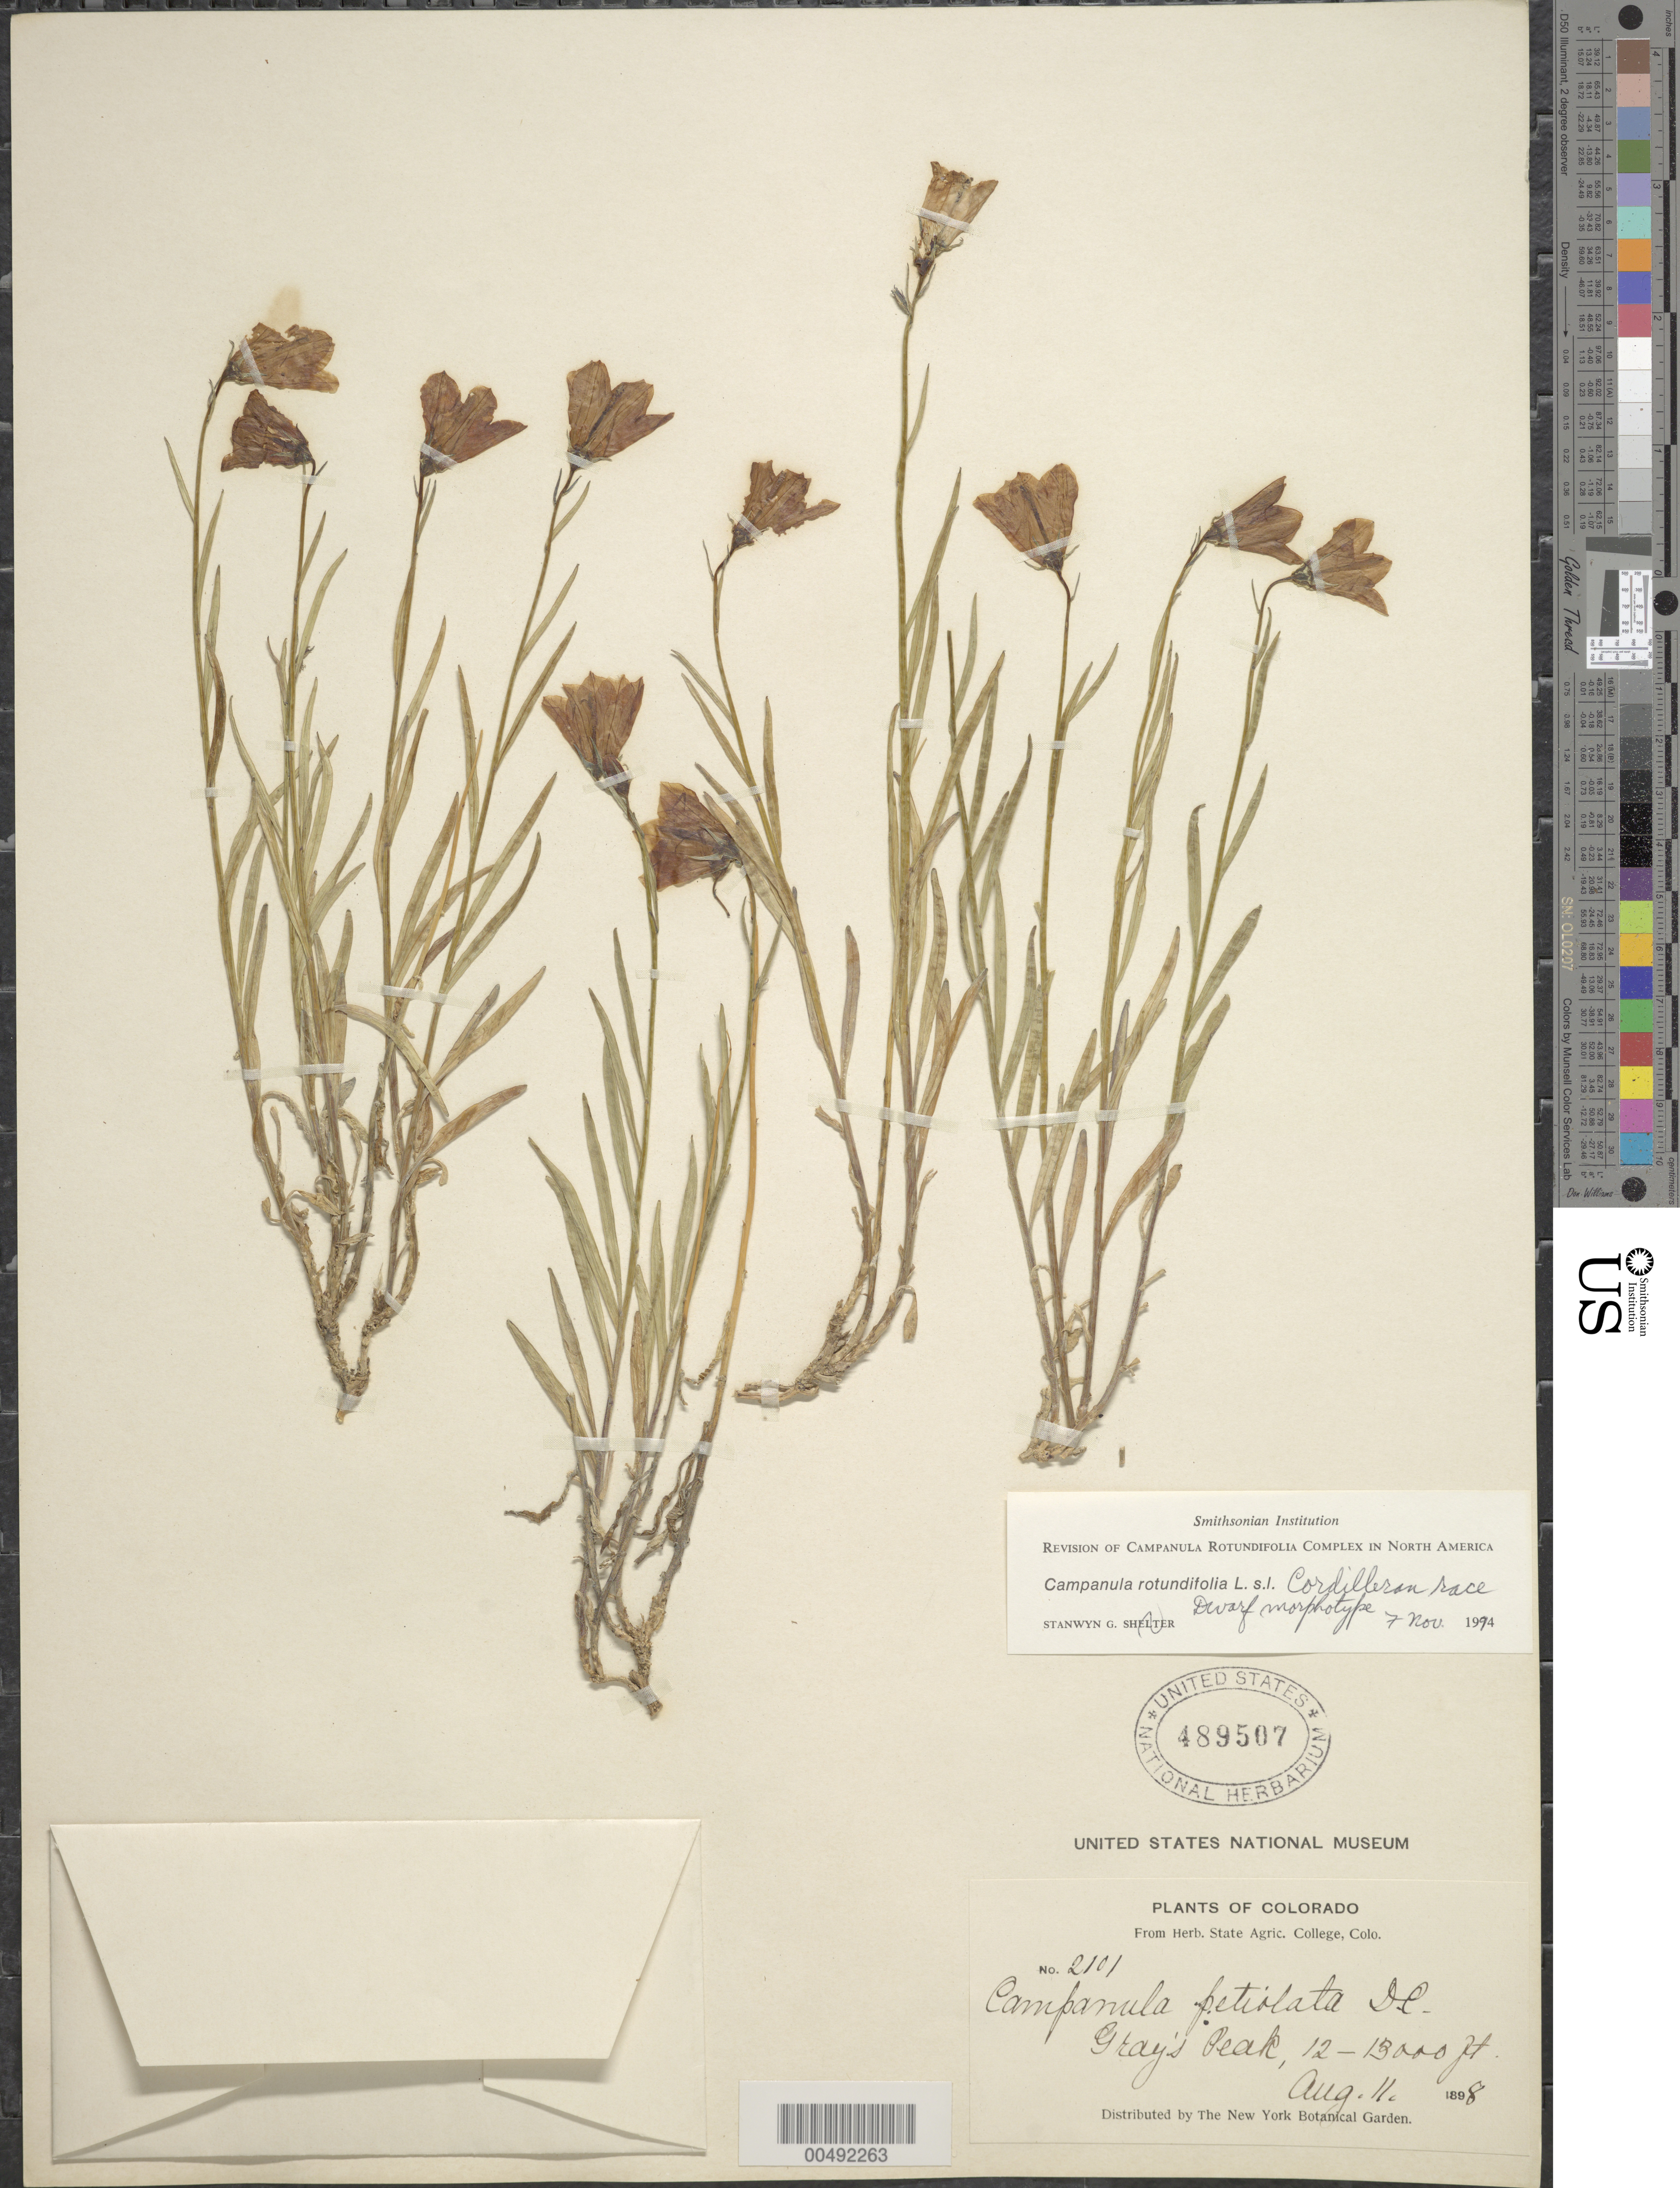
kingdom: Plantae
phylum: Tracheophyta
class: Magnoliopsida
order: Asterales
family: Campanulaceae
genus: Campanula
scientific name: Campanula rotundifolia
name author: L.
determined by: Shetler, Stanwyn G., (US), NMNH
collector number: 2101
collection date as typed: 11 Aug 1898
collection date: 1898-08-11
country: United States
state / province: Colorado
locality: Gray's Peak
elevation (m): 3658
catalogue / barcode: US 489507